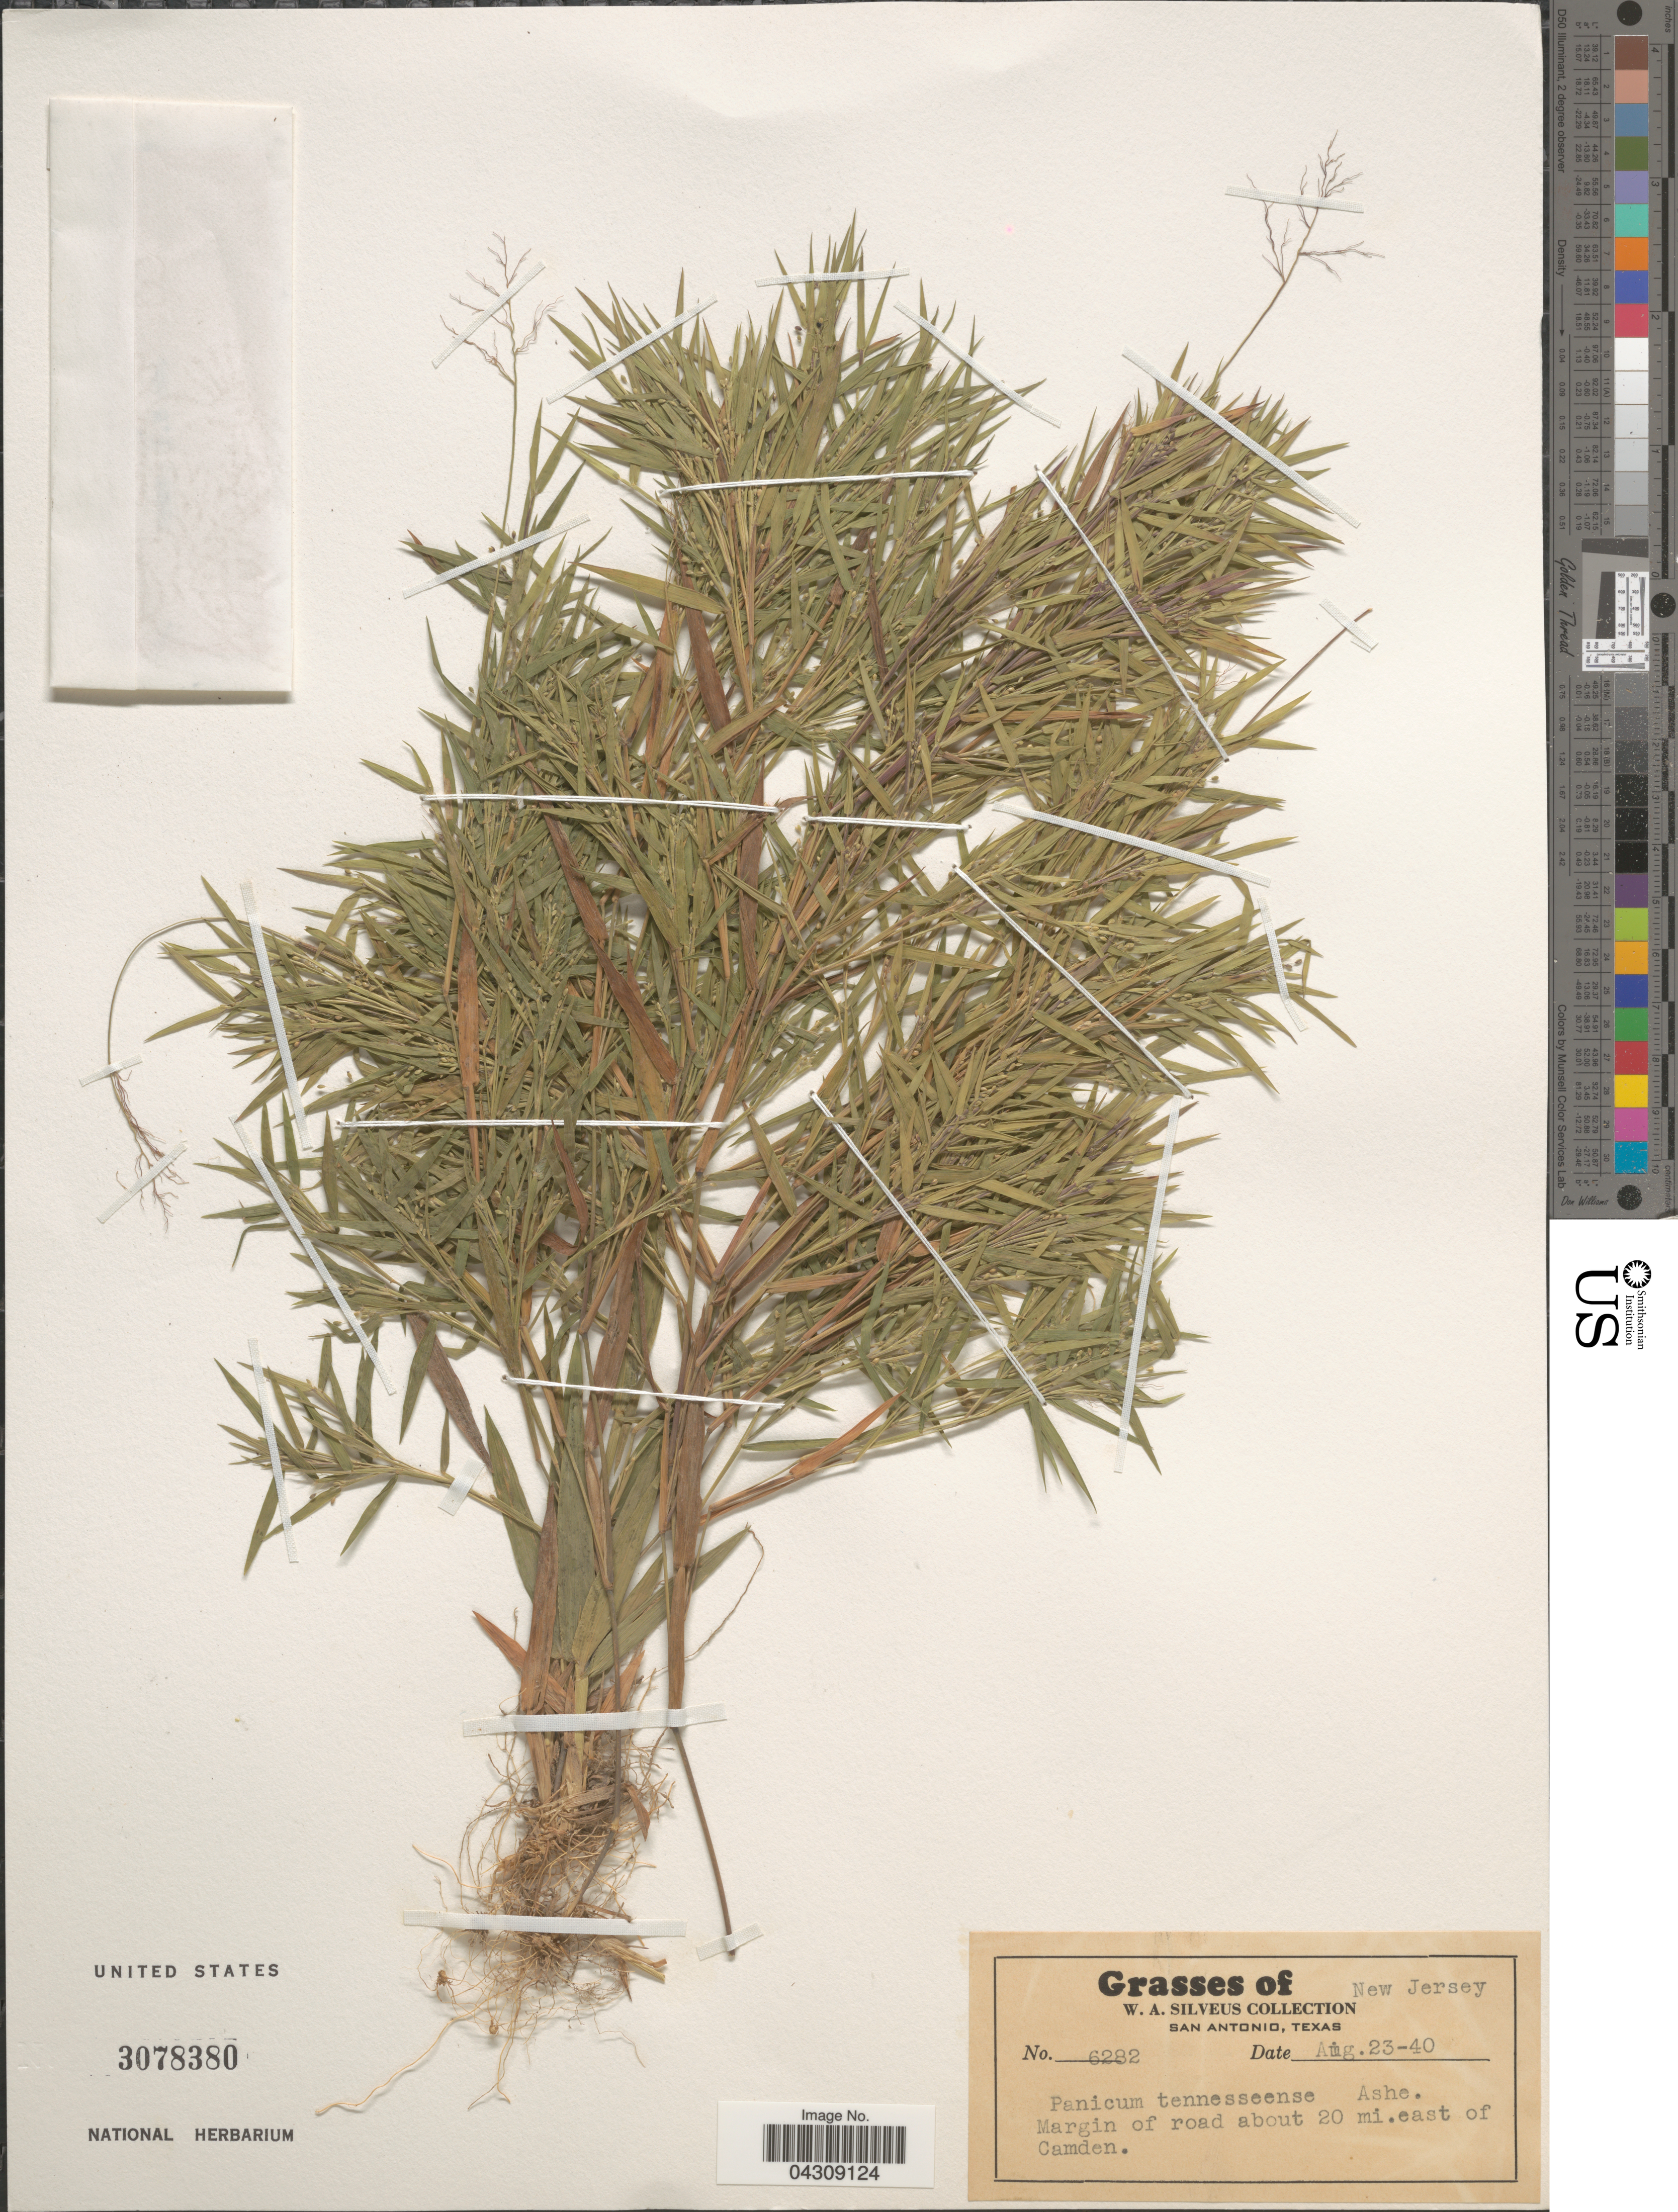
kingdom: Plantae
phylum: Tracheophyta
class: Liliopsida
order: Poales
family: Poaceae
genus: Dichanthelium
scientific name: Dichanthelium acuminatum var. acuminatum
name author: (Sw.) Gould & C.A. Clark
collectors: W. Silveus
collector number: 6282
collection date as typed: Transcribed d/m/y: 23/8/40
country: United States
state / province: New Jersey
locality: Margin of road about 20 mi. east of Camden.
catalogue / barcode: US 3078380